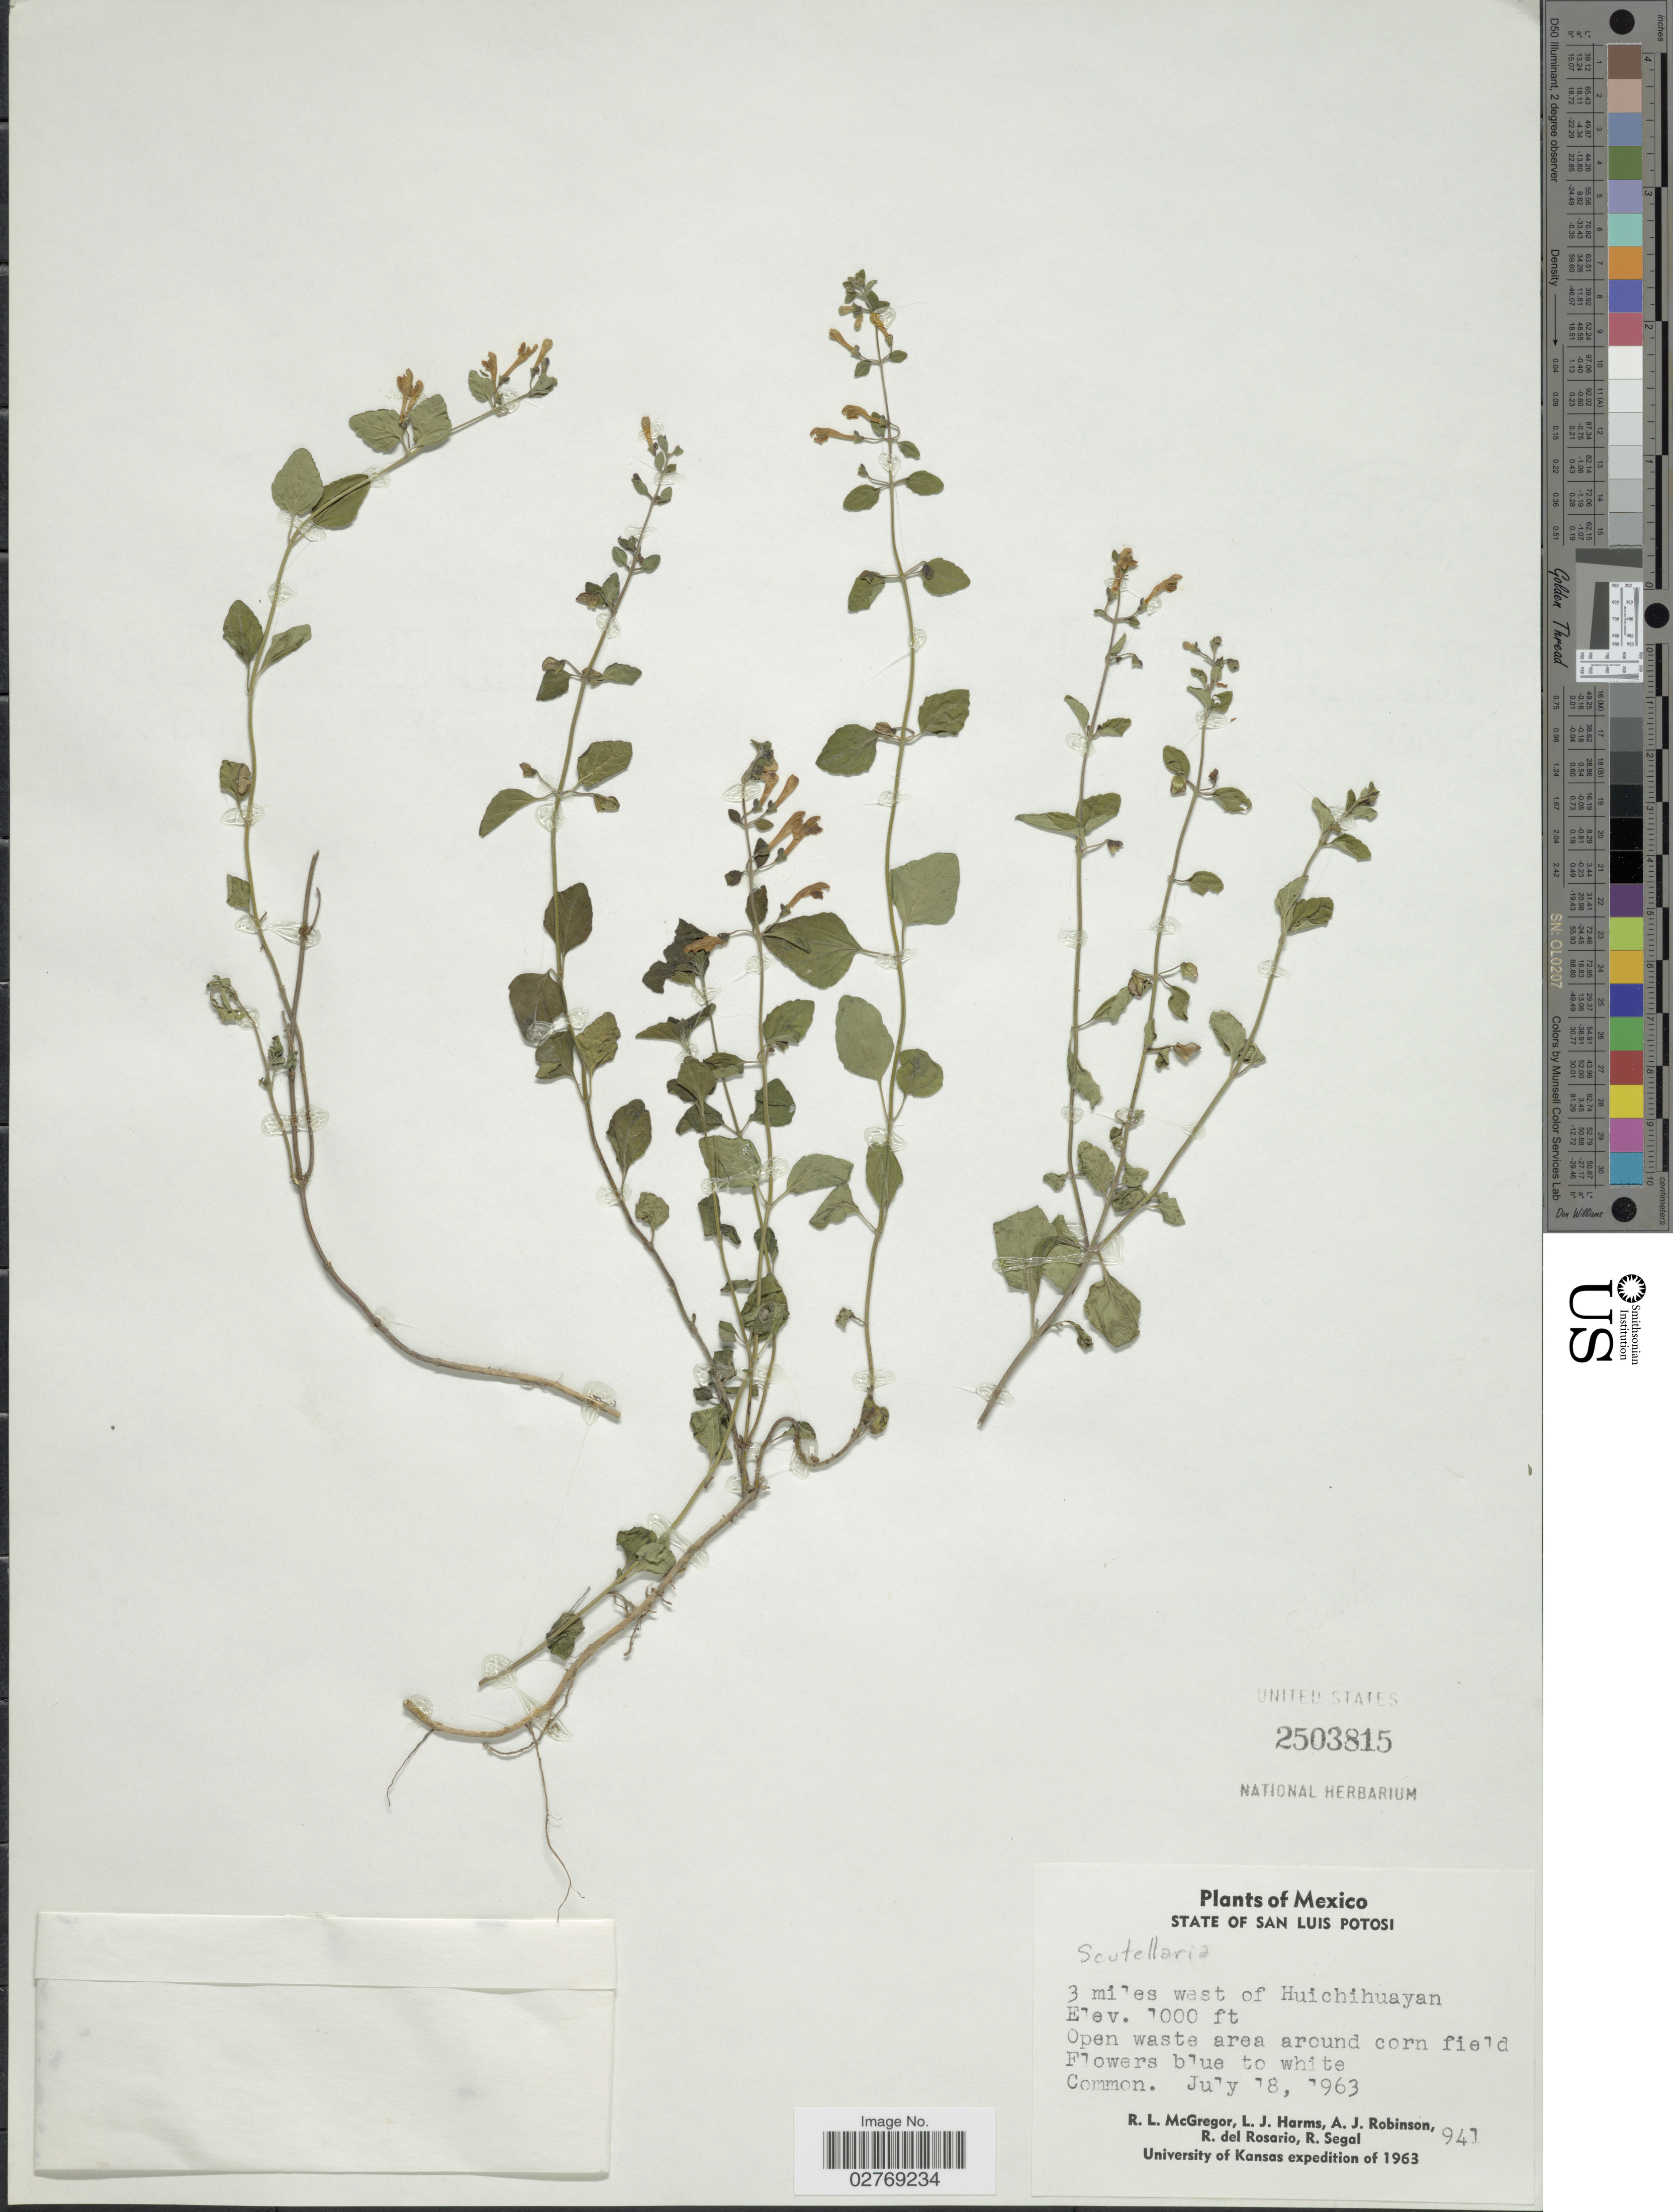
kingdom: Plantae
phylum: Tracheophyta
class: Magnoliopsida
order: Lamiales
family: Lamiaceae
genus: Scutellaria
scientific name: Scutellaria havanensis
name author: Jacq.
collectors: R. McGregor, L. Harms, A. J. Robinson, R. del Rosario & R. Segal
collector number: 941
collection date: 1963-07-18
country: Mexico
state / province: San Luis Potosí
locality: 3 miles west of Huichihuayan.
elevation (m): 305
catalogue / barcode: US 2503815